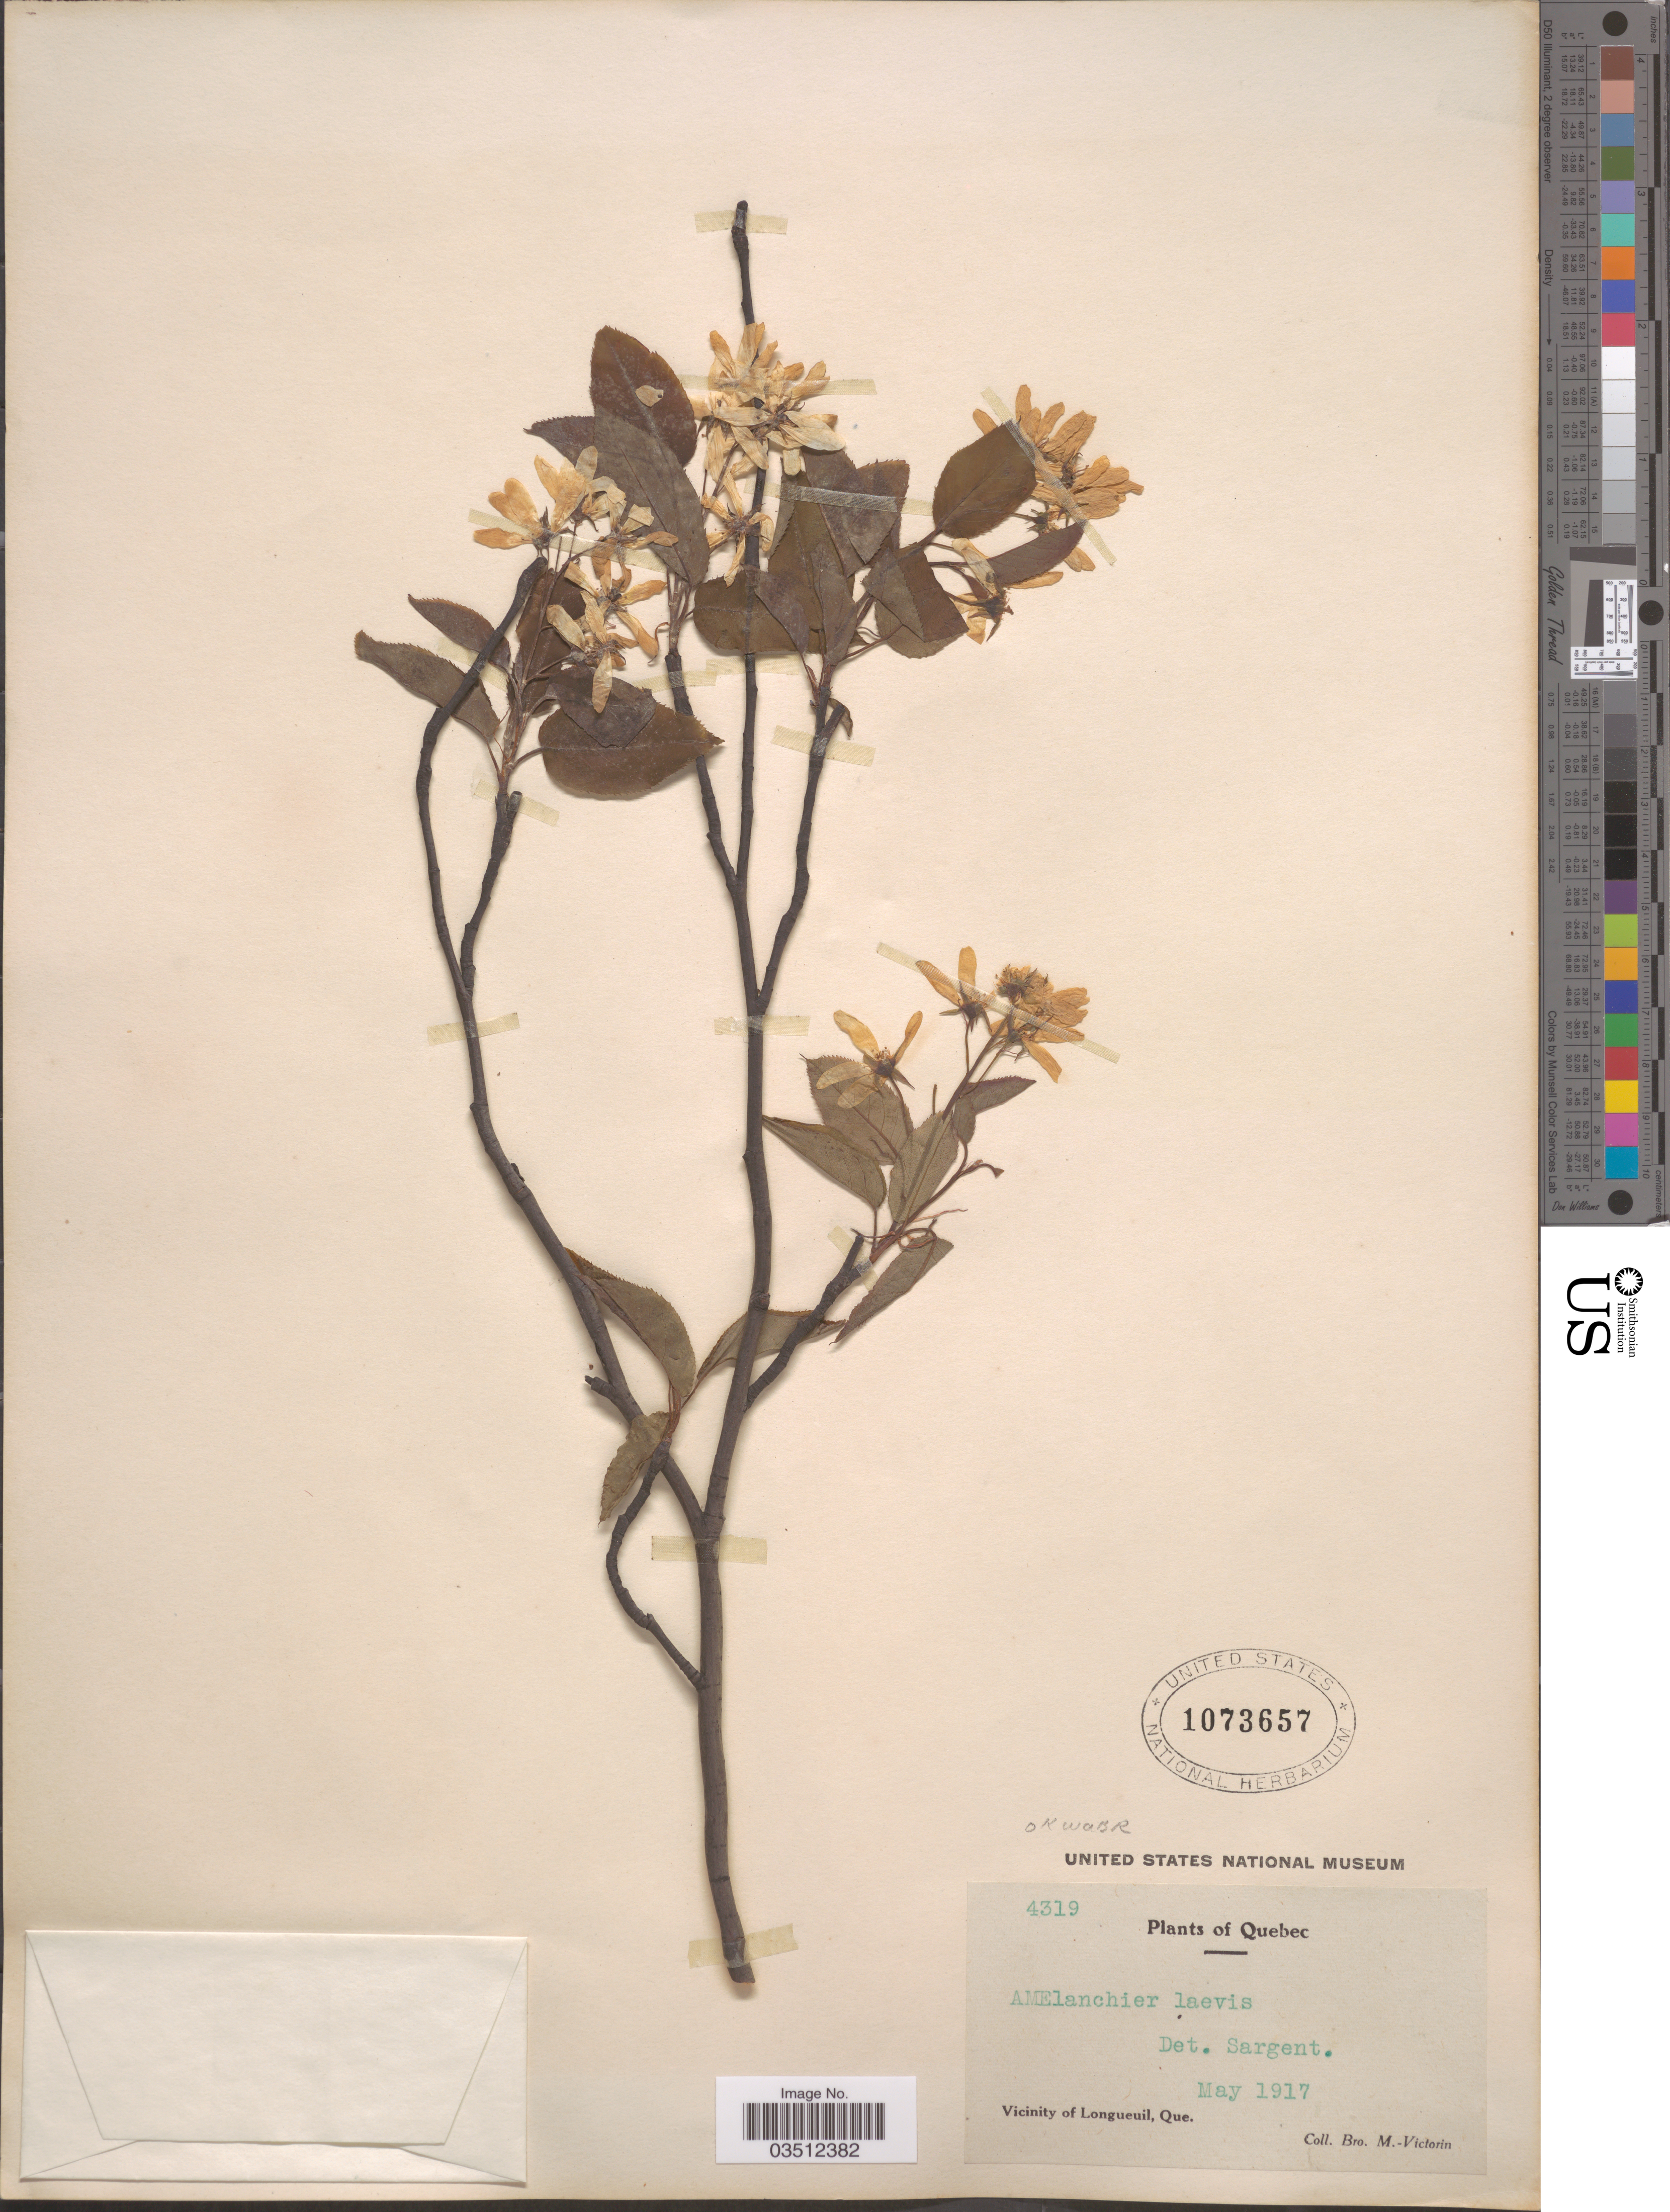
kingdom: Plantae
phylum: Tracheophyta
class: Magnoliopsida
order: Rosales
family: Rosaceae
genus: Amelanchier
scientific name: Amelanchier laevis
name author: Wiegand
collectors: Fr. Marie-Victorin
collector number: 4319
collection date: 1917-05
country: Canada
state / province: Quebec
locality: Vicinity of Longueuil.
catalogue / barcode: US 1073657